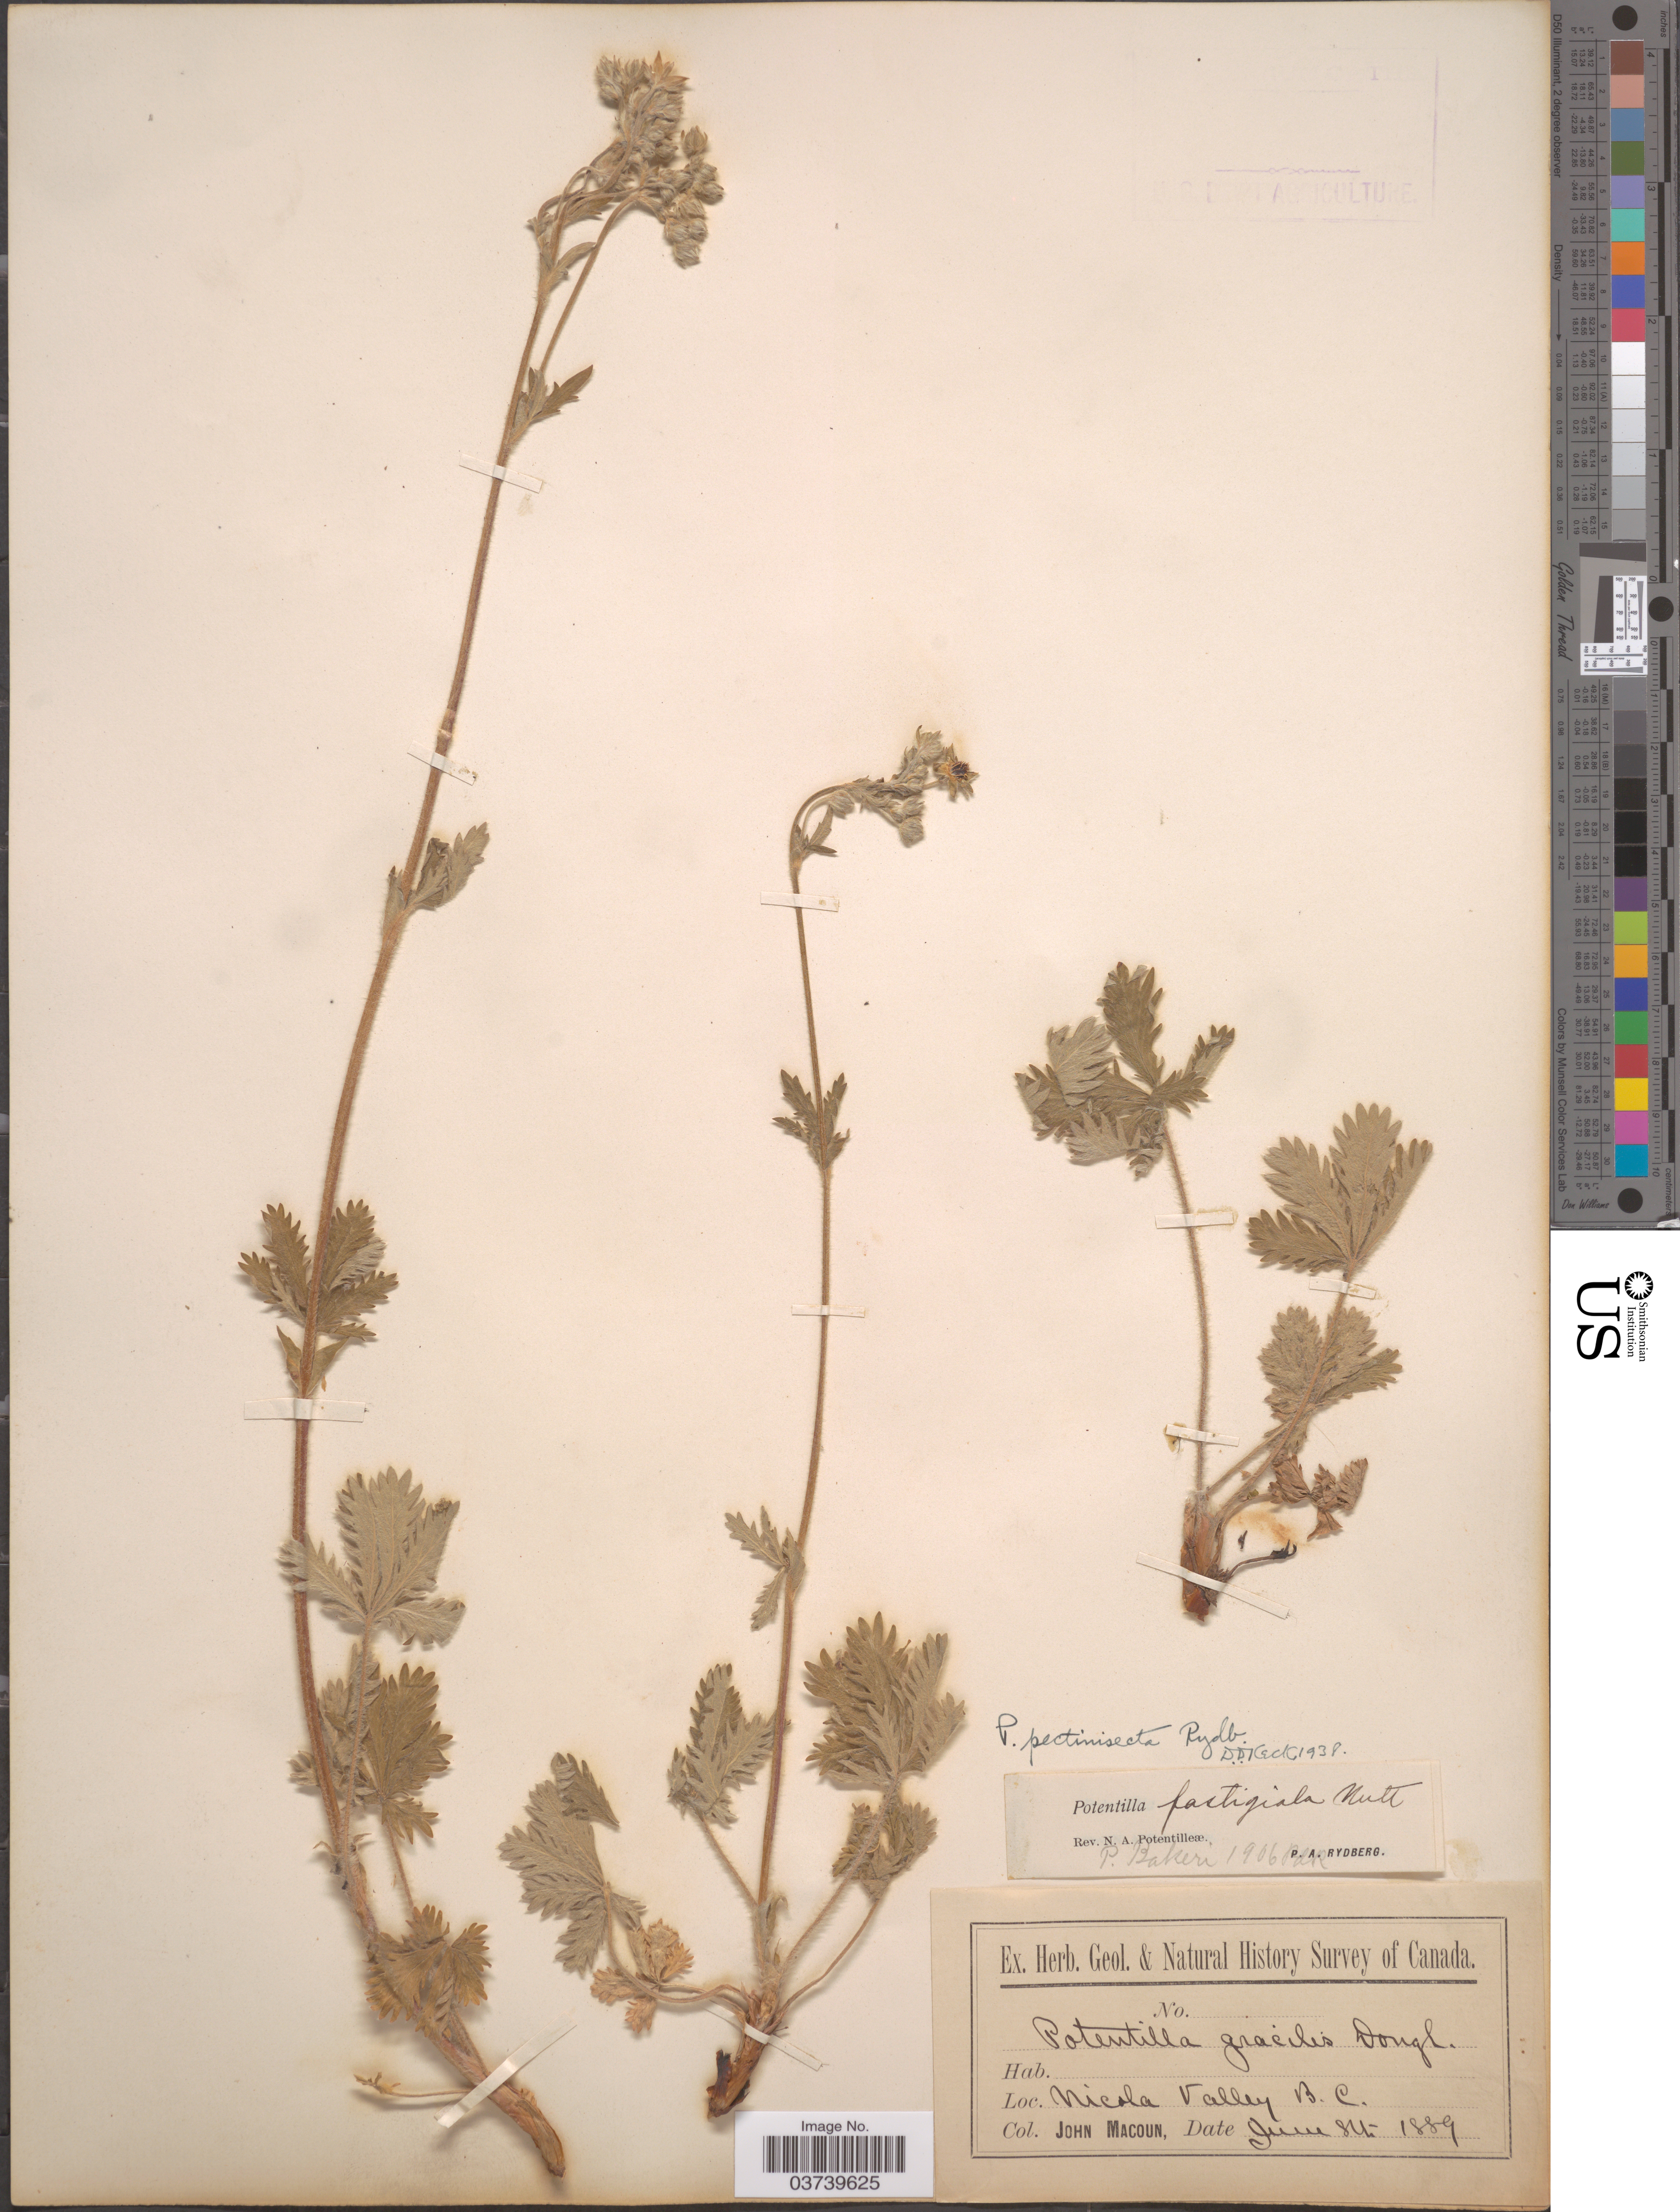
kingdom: Plantae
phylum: Tracheophyta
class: Magnoliopsida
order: Rosales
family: Rosaceae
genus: Potentilla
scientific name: Potentilla gracilis var. elmeri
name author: (Rydb.) Jeps.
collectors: J. Macoun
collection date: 1889-06-08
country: Canada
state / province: British Columbia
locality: Nicola Valley.